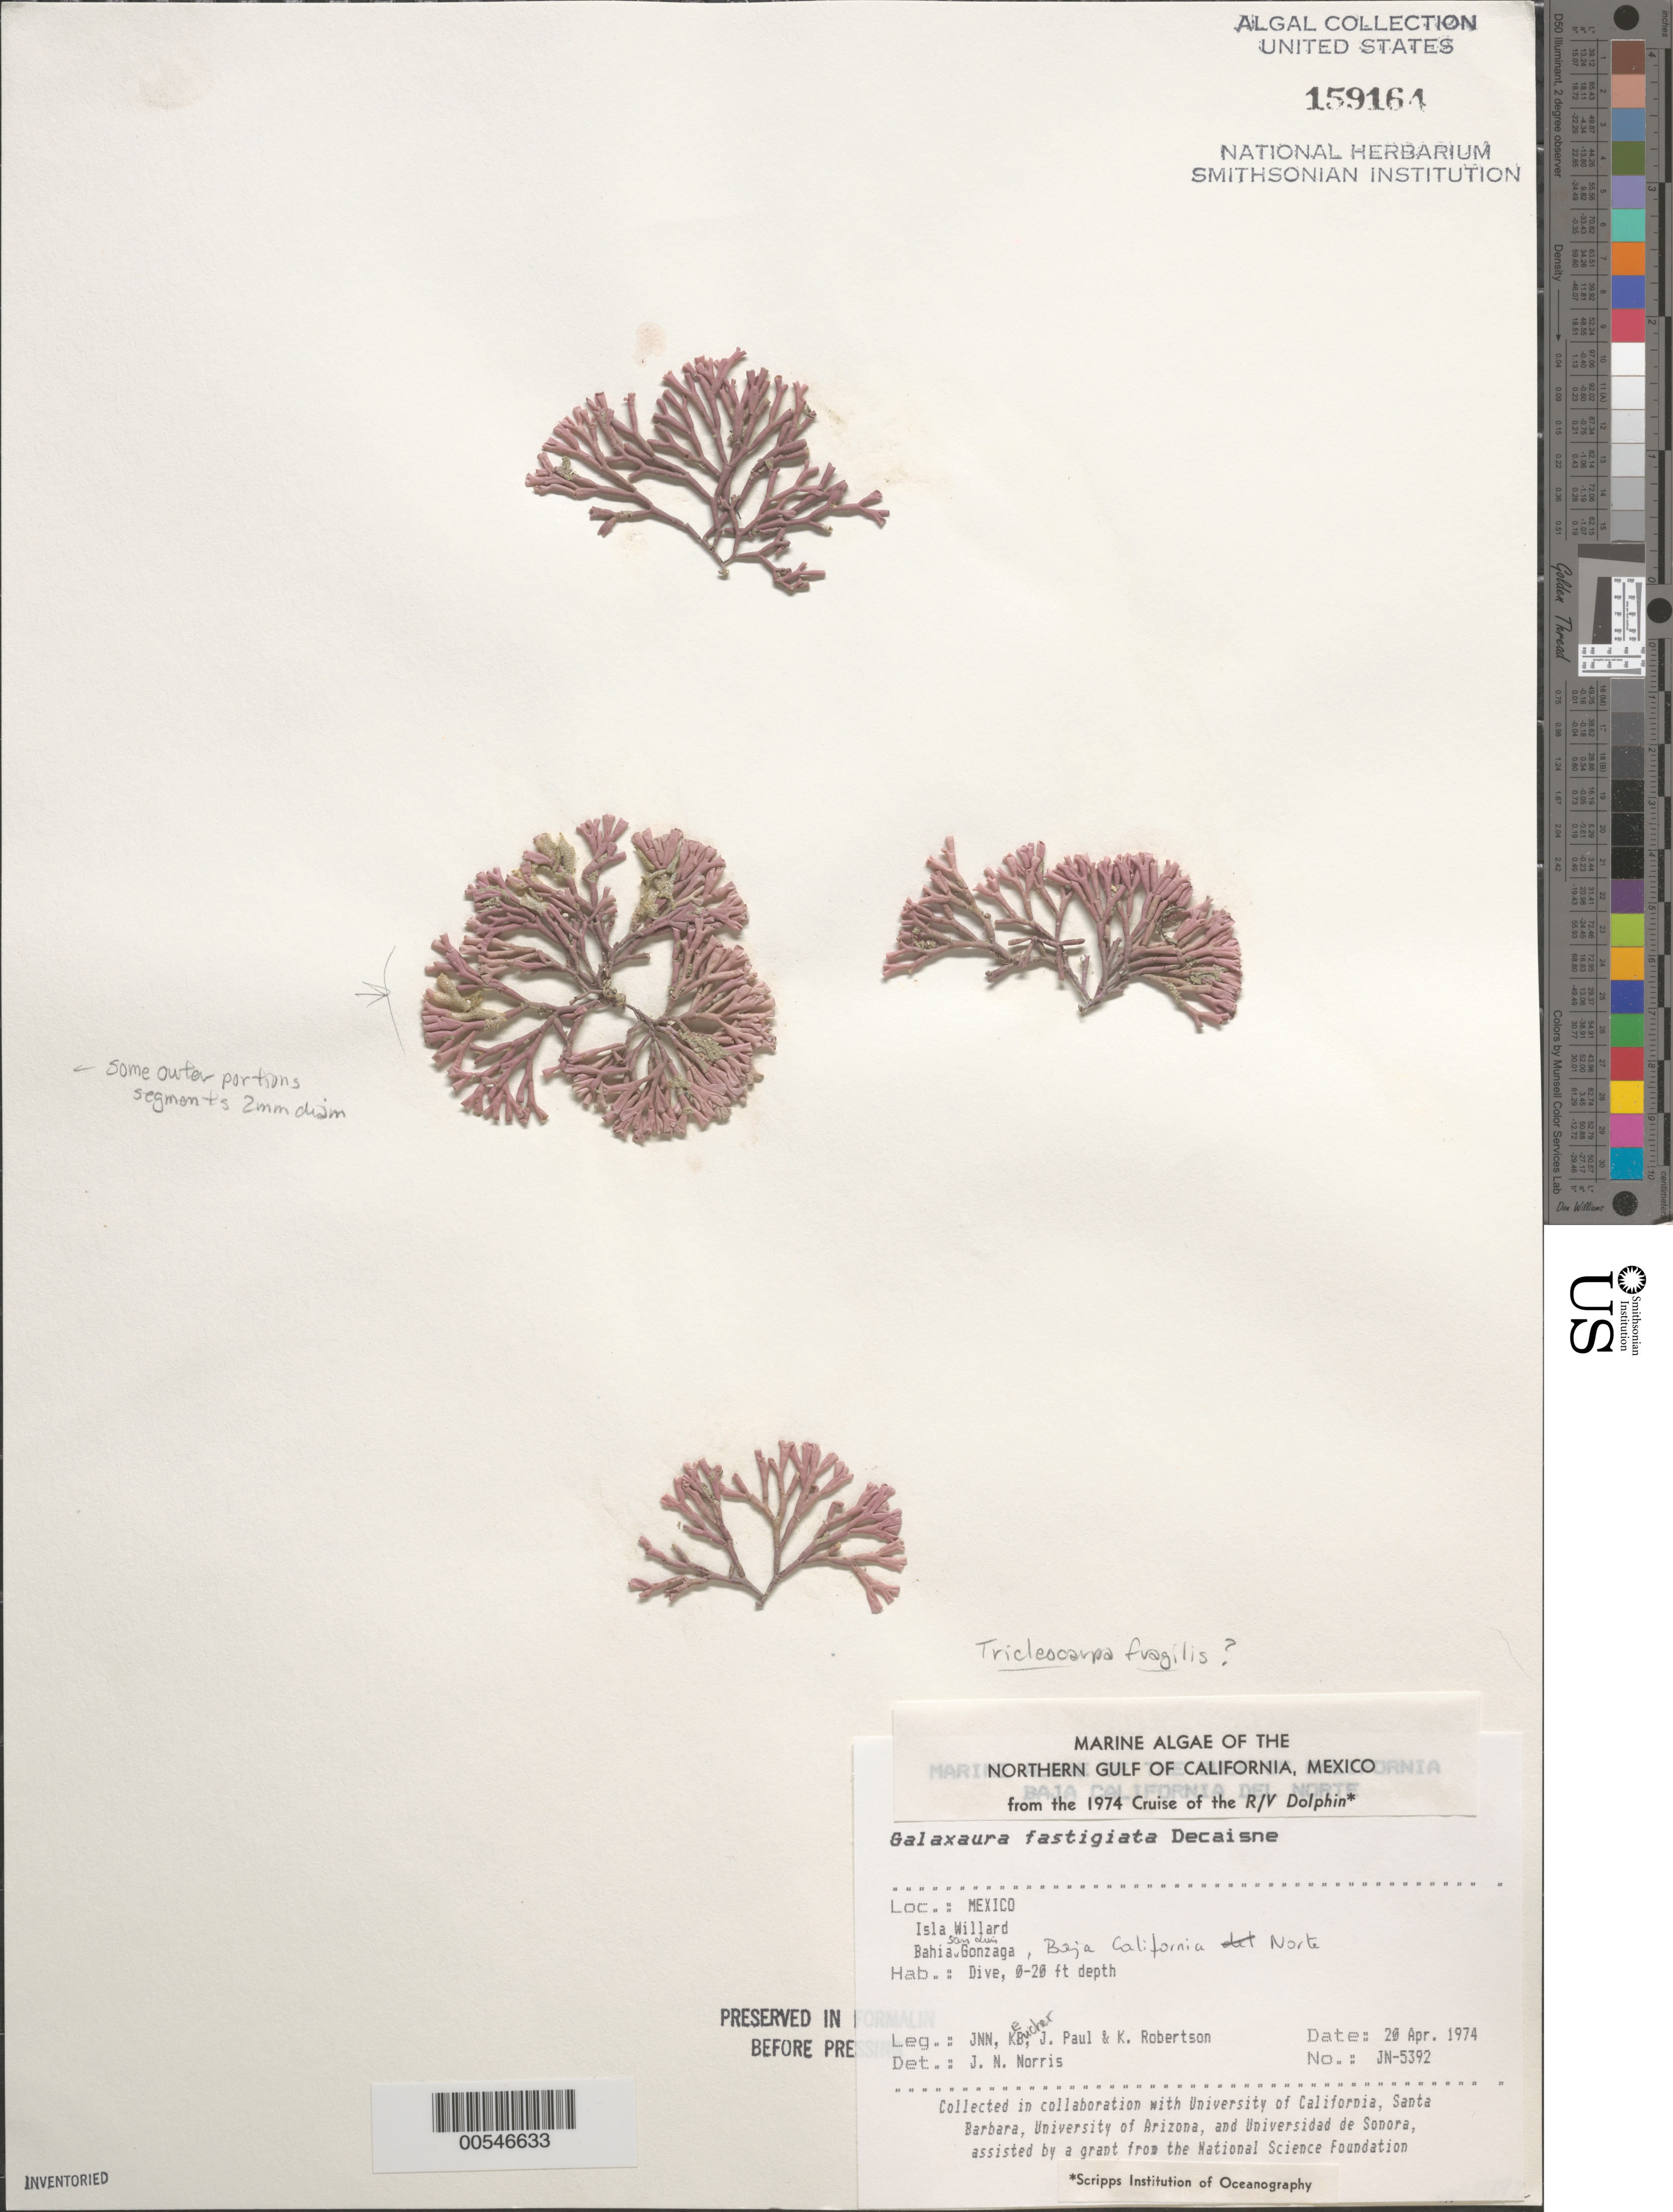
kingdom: Plantae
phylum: Rhodophyta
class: Florideophyceae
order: Nemaliales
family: Galaxauraceae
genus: Tricleocarpa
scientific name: Tricleocarpa fastigiata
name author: (Decne.) Huisman et al.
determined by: Algae name updating Project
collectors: J. N. Norris, K. E. Bucher, J. Paul & K. Robertson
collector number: JN-5392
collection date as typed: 20 Apr 1974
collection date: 1974-04-20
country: Mexico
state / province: Baja California Norte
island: Isla Willard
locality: Bahia San Luis Gonzaga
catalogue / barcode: US 159164